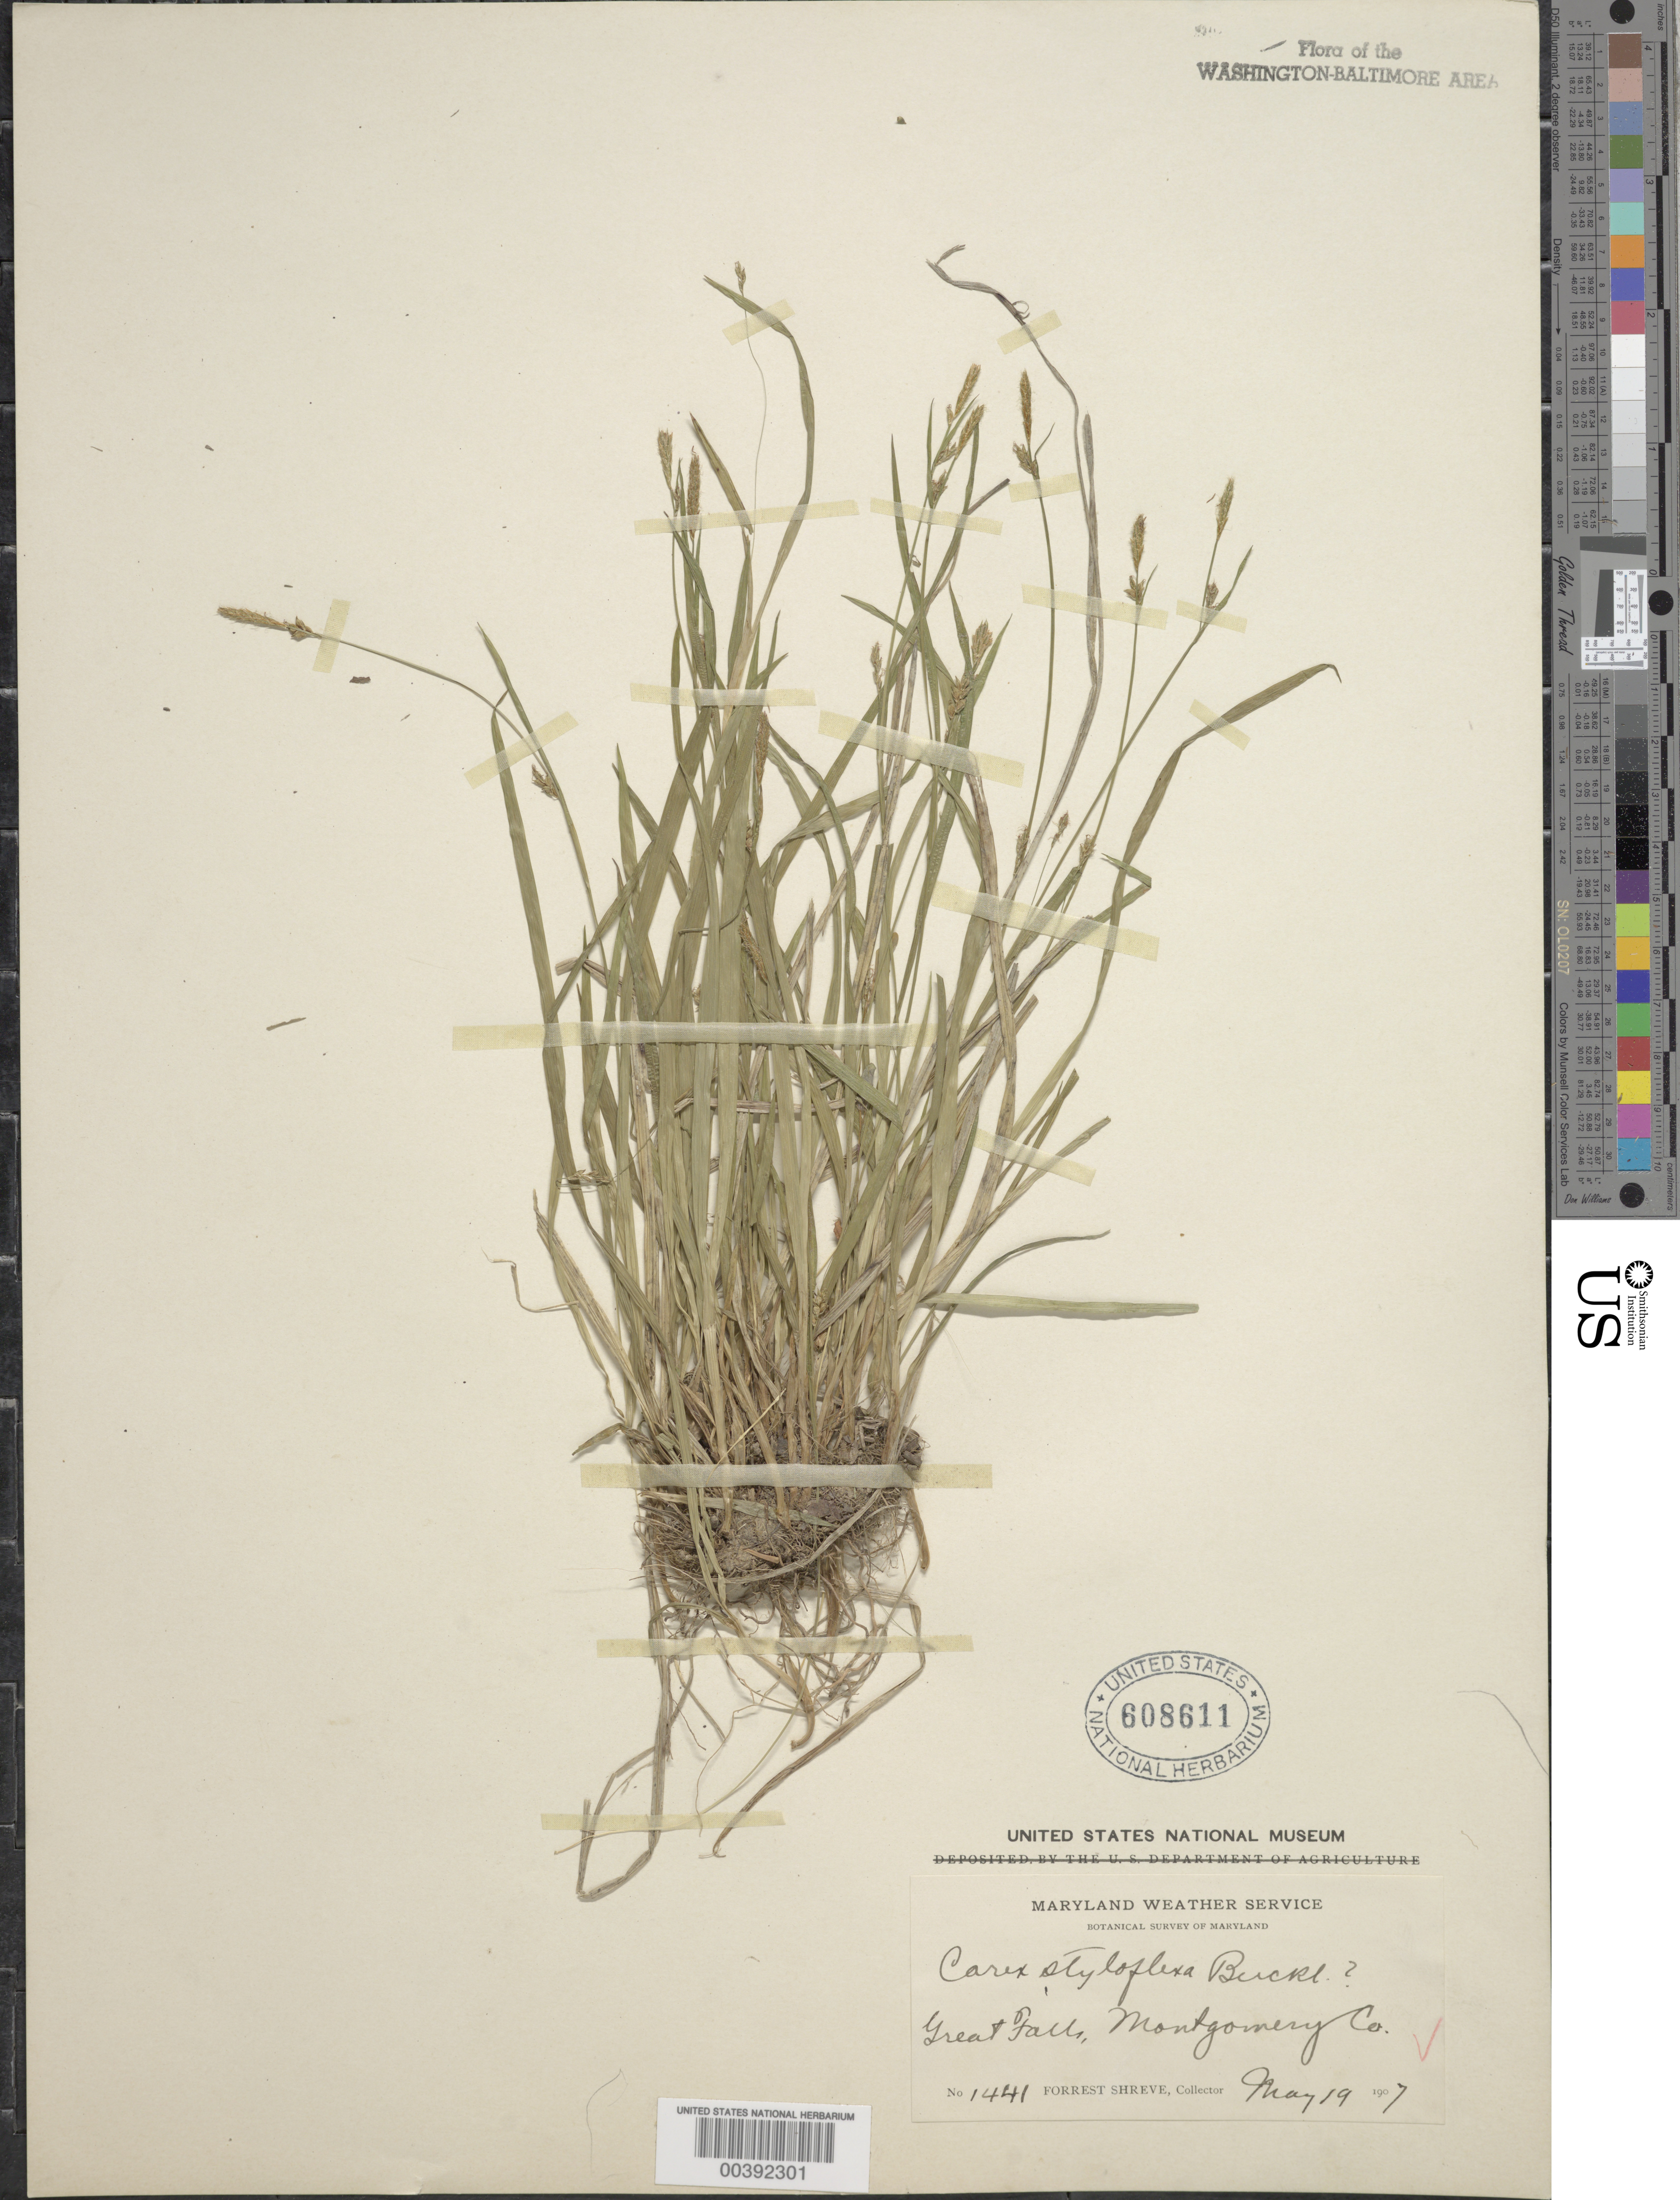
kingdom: Plantae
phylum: Tracheophyta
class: Liliopsida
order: Poales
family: Cyperaceae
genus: Carex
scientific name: Carex digitalis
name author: Willd.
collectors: F. Shreve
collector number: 1447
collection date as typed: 19 May 1907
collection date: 1907-05-19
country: United States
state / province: Maryland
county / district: Montgomery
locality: Great Falls C. & O. Canal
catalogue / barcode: US 608613-2